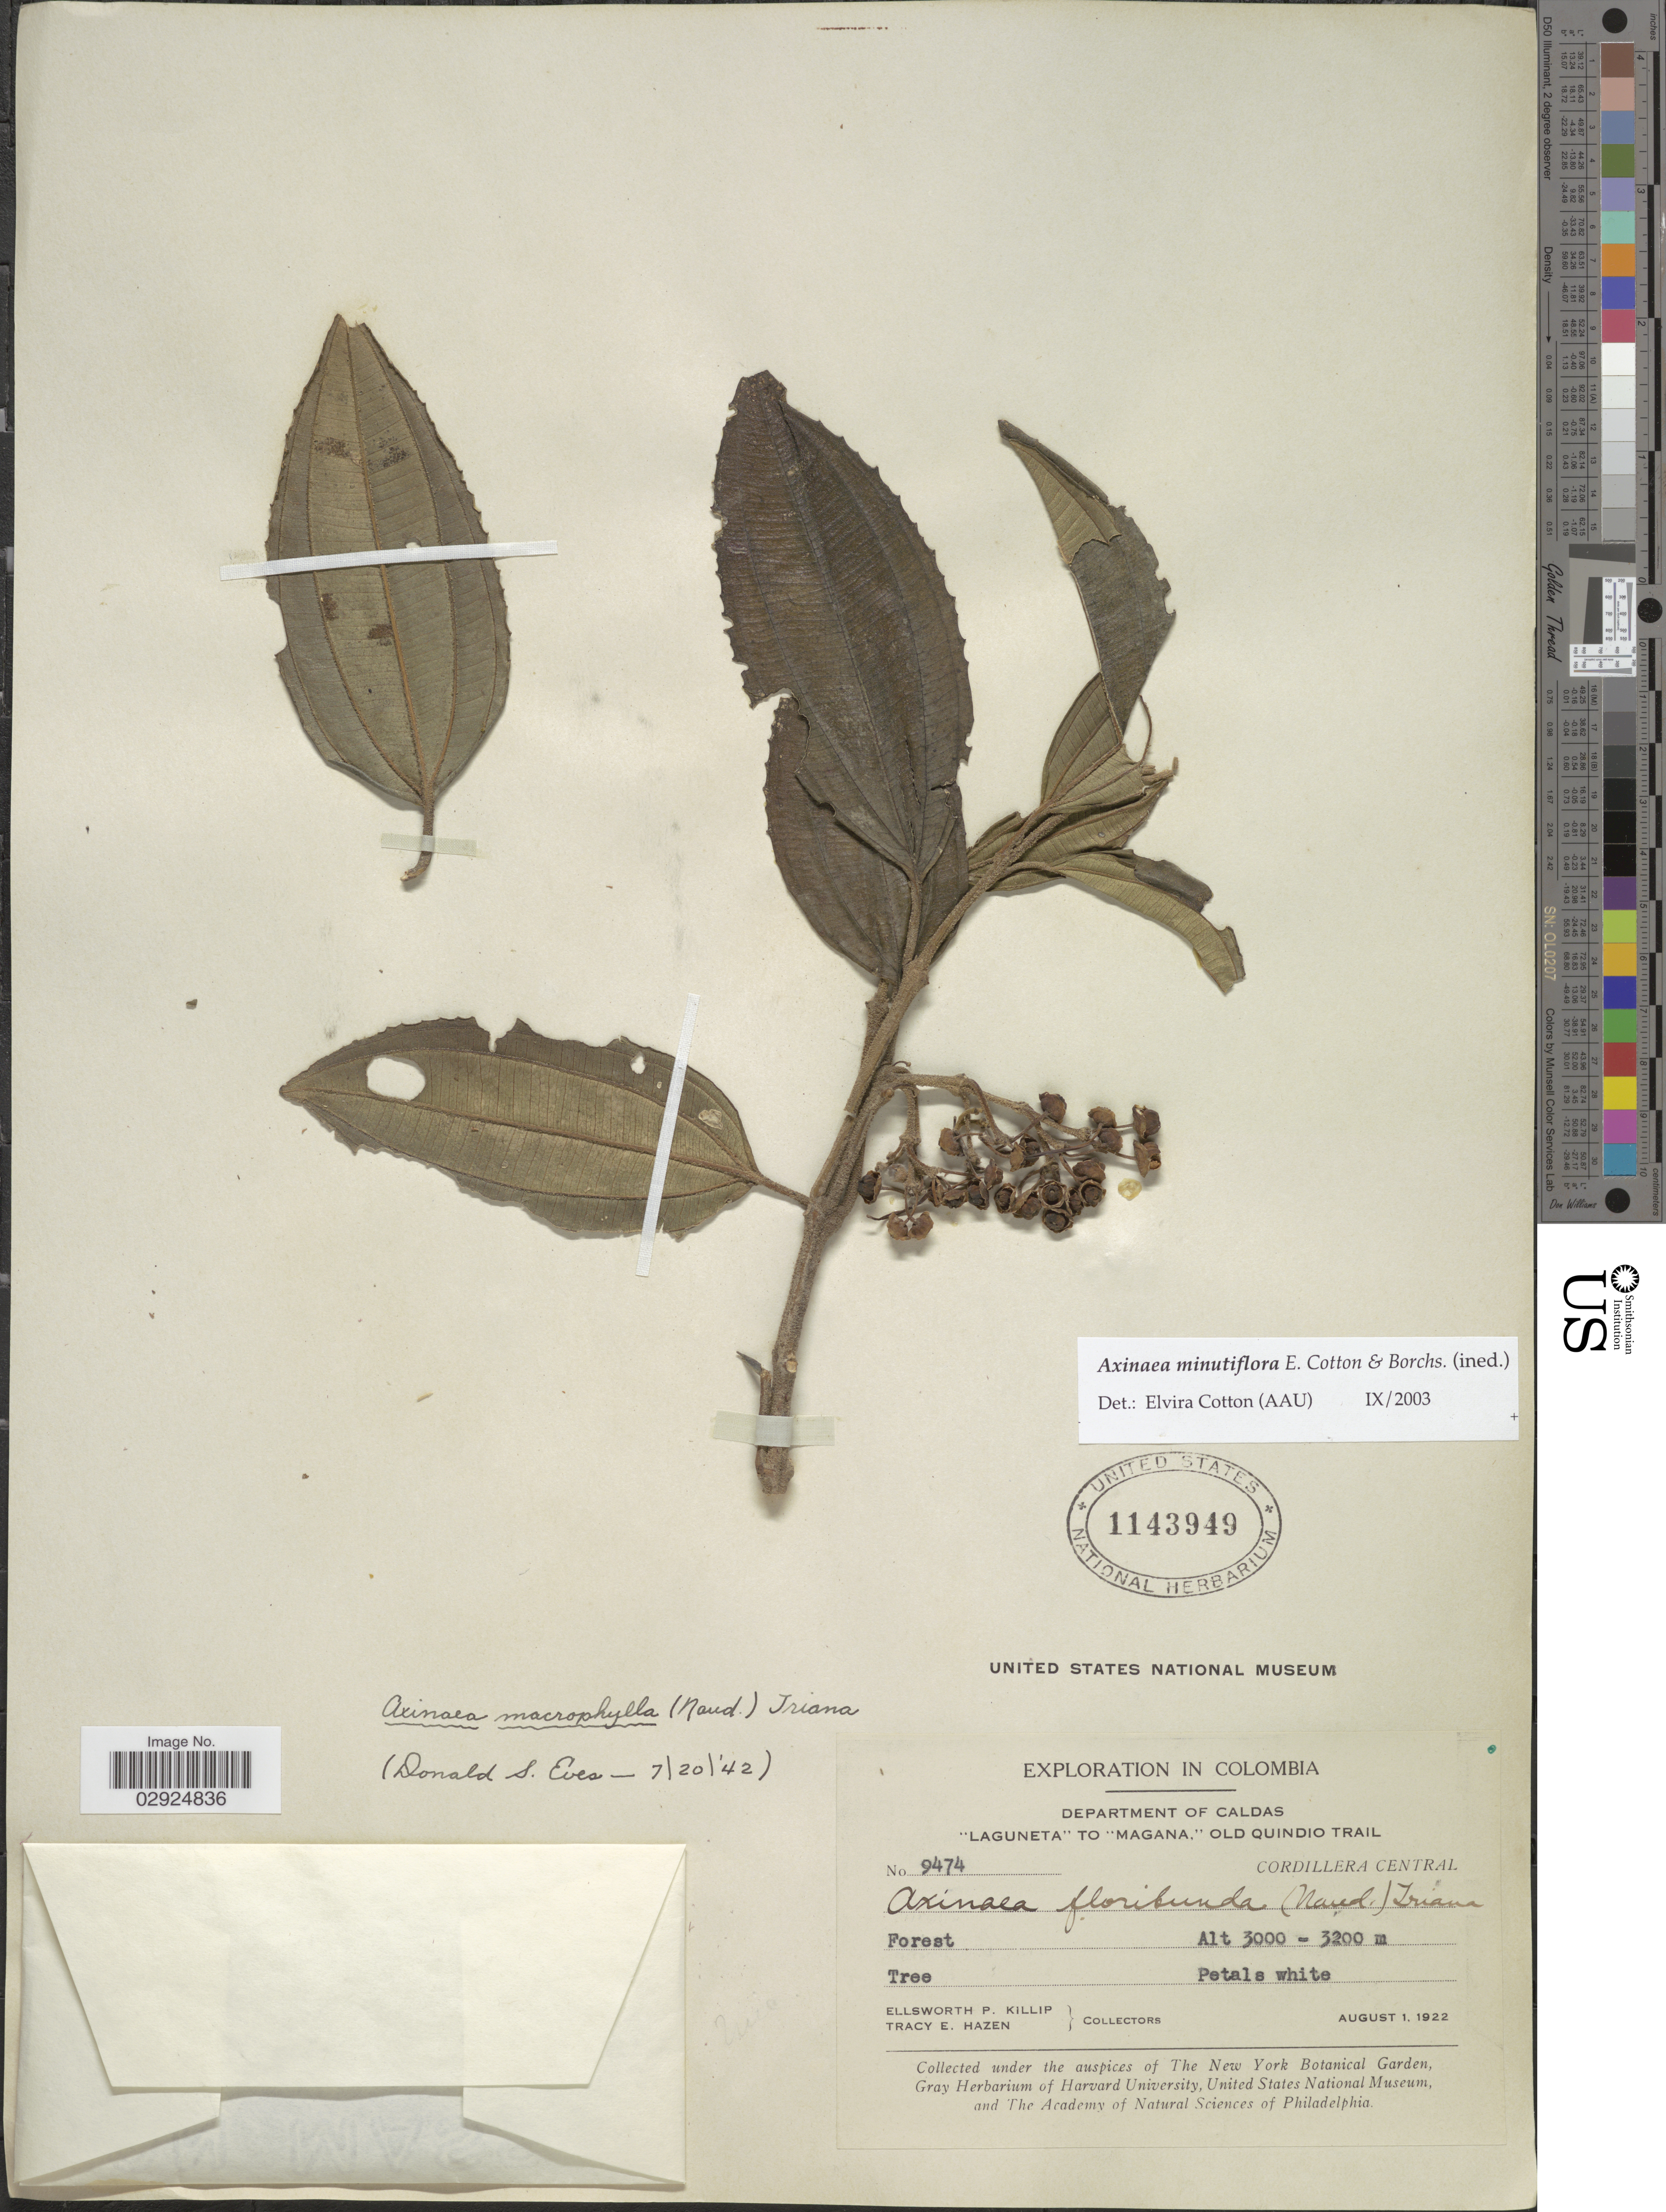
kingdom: Plantae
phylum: Tracheophyta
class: Magnoliopsida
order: Myrtales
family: Melastomataceae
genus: Axinaea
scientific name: Axinaea minutiflora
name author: E. Cotton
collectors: E. P. Killip & T. E. Hazen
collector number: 9474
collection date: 1922-08-01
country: Colombia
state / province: Caldas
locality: Department of Caldas. "Laguneta" to "Magana", Old Quindio Trail. Cordillera Central. Forest.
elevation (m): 3000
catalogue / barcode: US 1143949